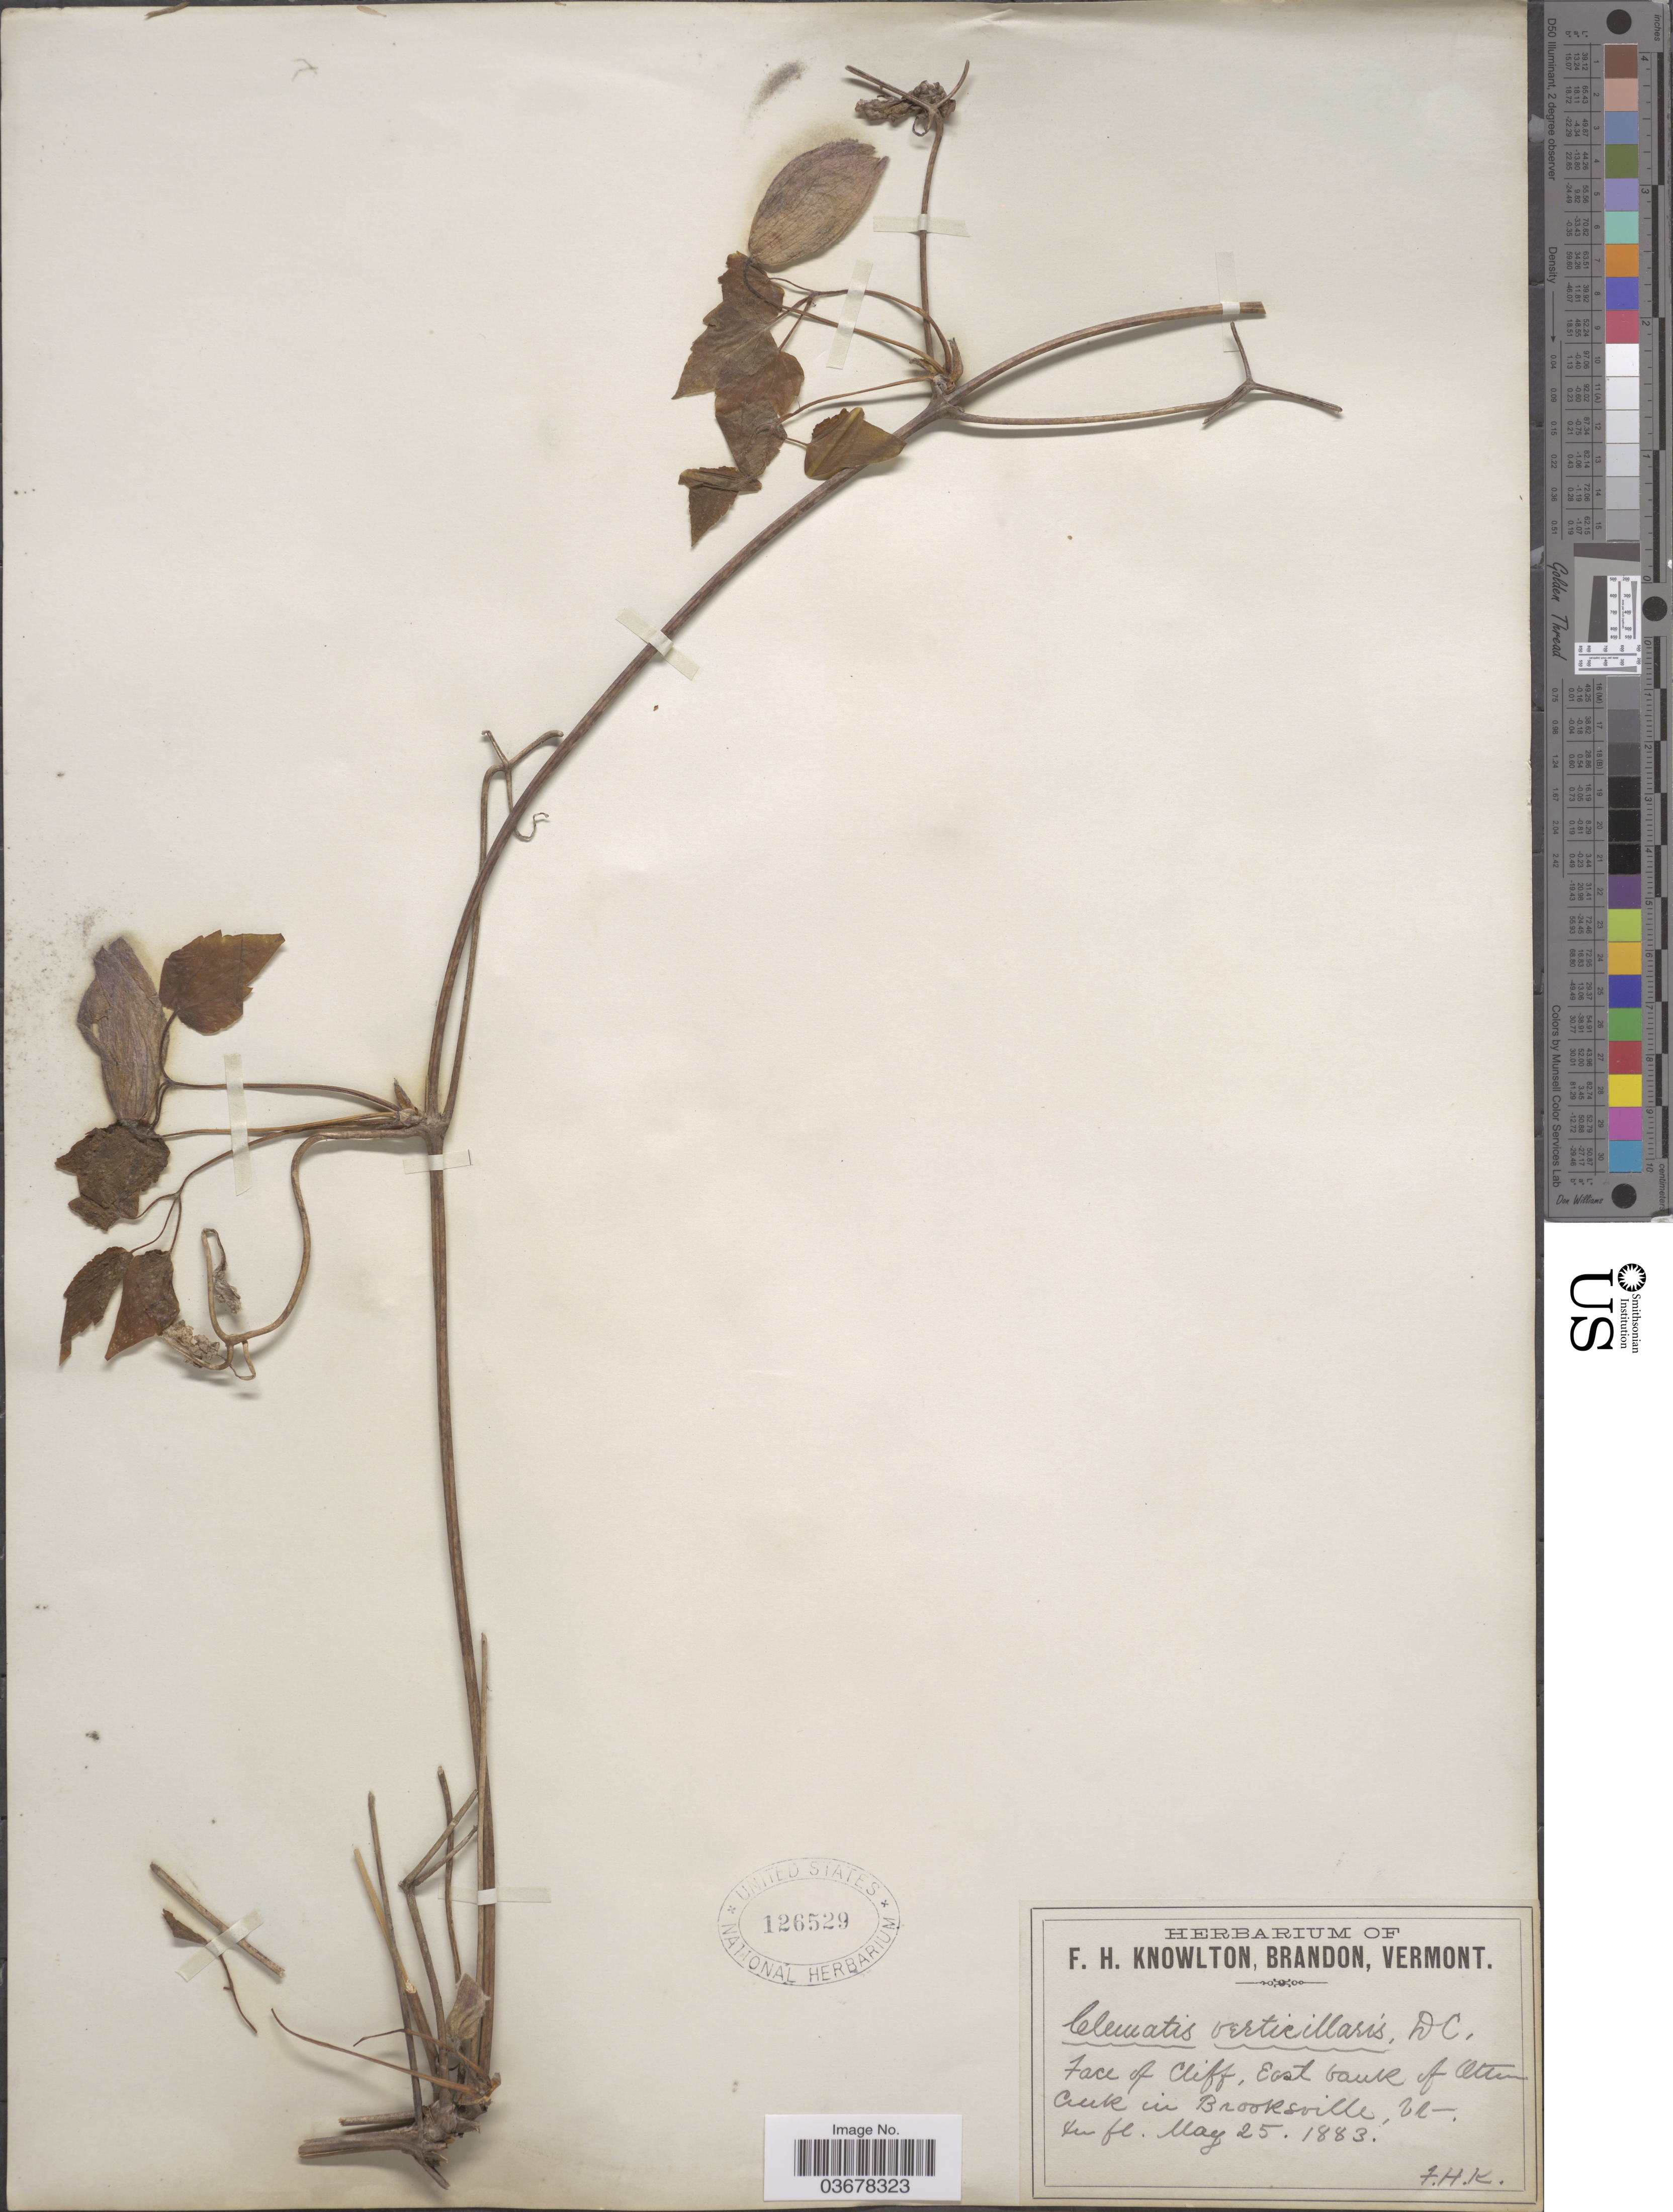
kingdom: Plantae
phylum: Tracheophyta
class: Magnoliopsida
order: Ranunculales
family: Ranunculaceae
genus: Clematis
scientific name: Clematis verticillaris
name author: DC.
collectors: F. H. Knowlton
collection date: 1883-05-25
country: United States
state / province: Vermont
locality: Face of cliff, East bank of Otter Creek in Brooksville.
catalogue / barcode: US 126529